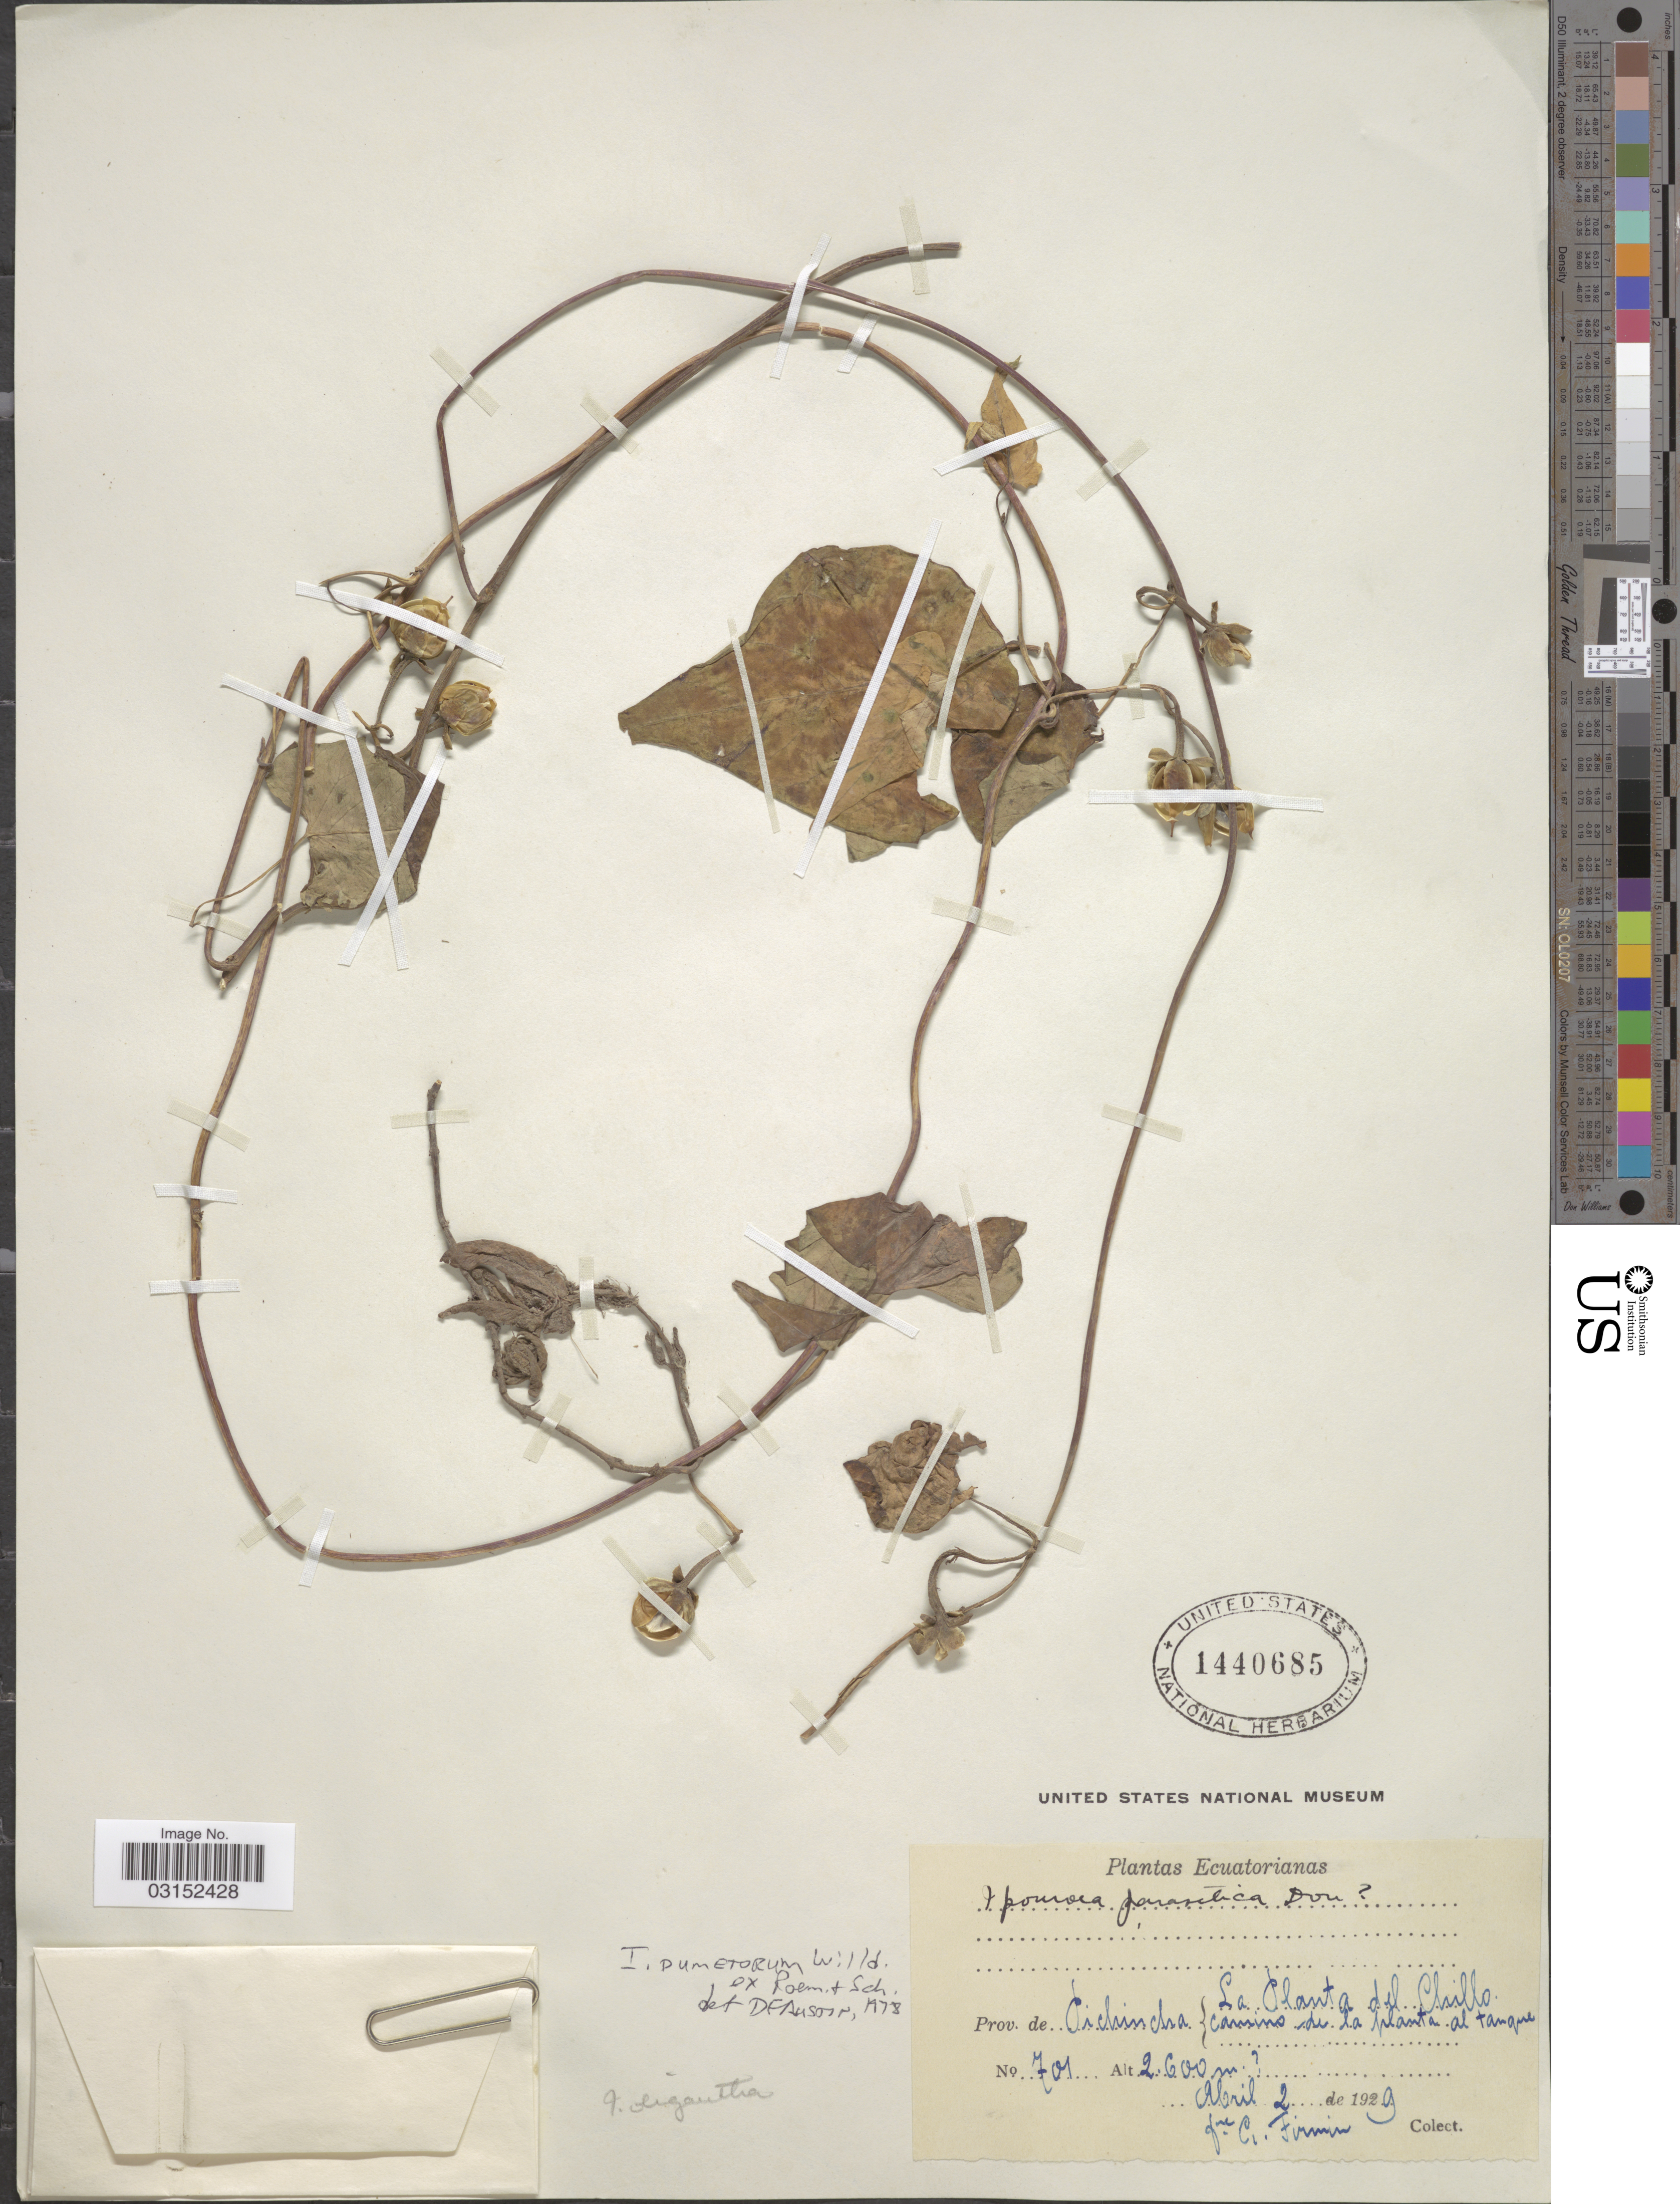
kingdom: Plantae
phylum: Tracheophyta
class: Magnoliopsida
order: Solanales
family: Convolvulaceae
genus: Ipomoea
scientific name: Ipomoea dumetorum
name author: Willd.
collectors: F. Firmin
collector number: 701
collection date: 1929-04-02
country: Ecuador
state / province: Pichincha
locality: Prov. de Pichincha: La Planta del Chillo, camino de la planta al tanque.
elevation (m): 2600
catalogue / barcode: US 1440685